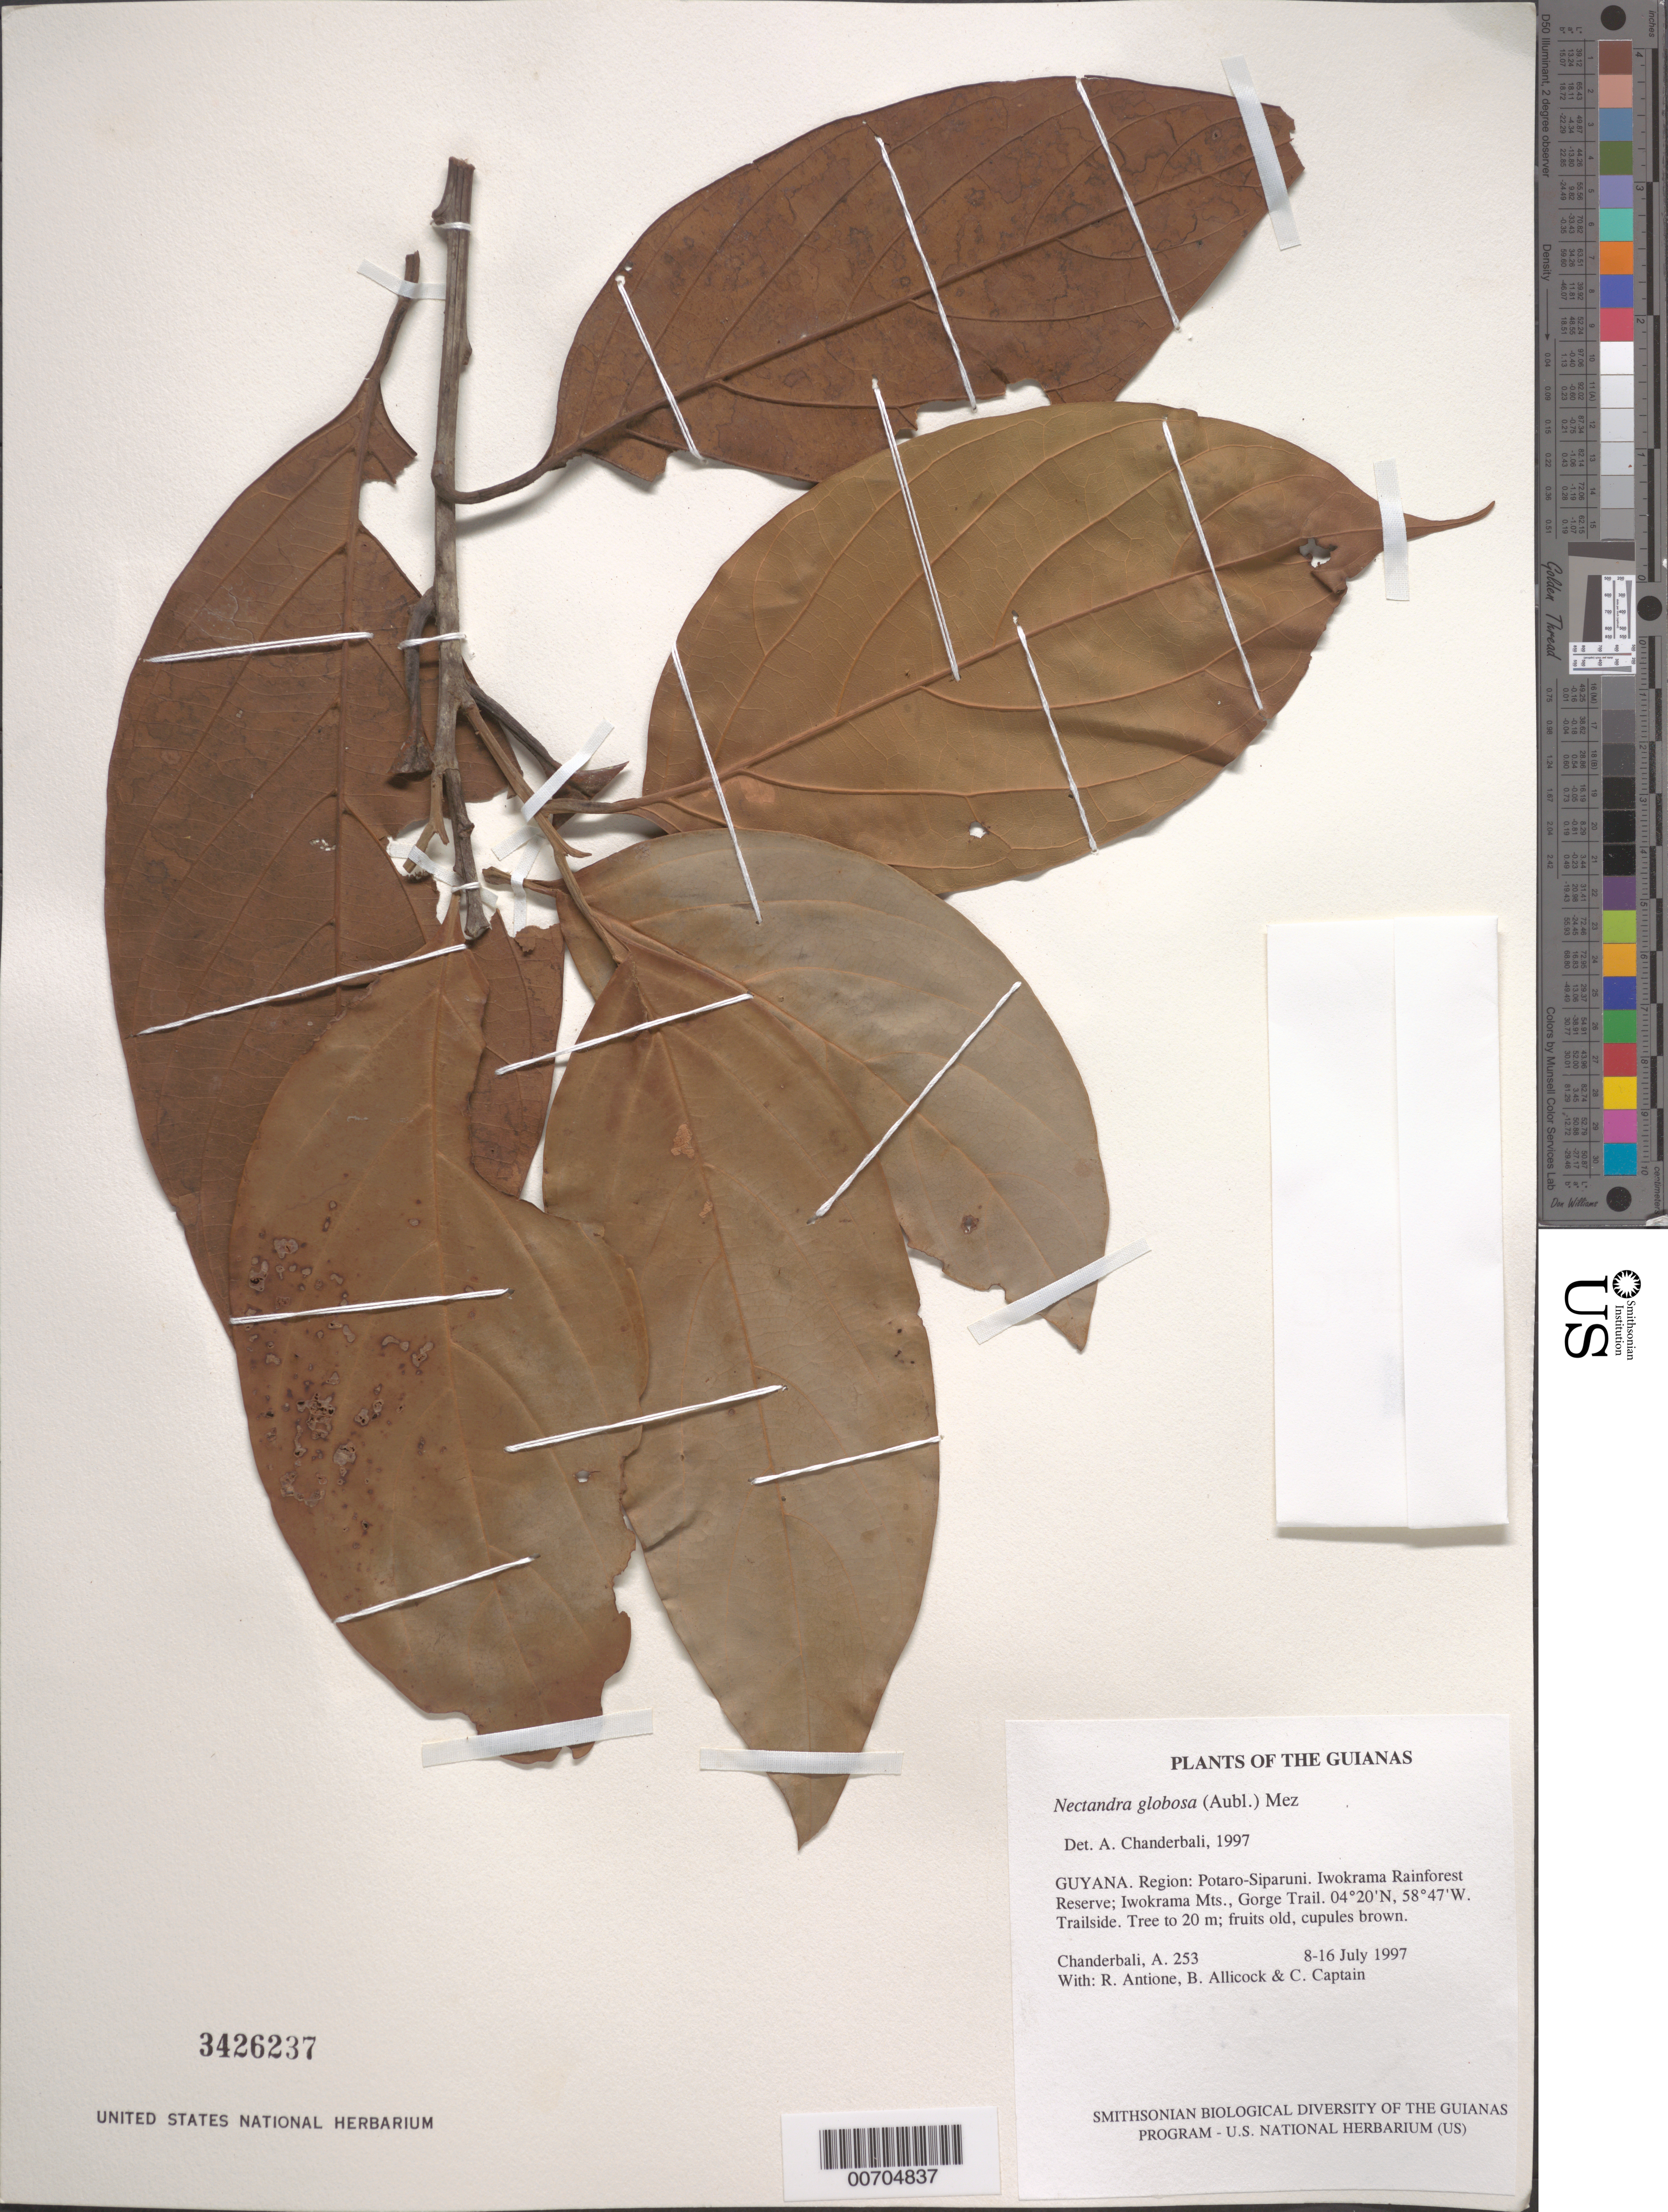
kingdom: Plantae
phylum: Tracheophyta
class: Magnoliopsida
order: Laurales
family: Lauraceae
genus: Nectandra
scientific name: Nectandra globosa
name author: (Aubl.) Mez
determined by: Chanderbali, Andre Shashi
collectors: A. S. Chanderbali, R. Antione, B. Allicock & C. Captain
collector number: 253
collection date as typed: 8-16 July 1997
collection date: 1997-07-08/1997-07-16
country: Guyana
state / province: Potaro-Siparuni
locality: Iwokrama Rainforest Reserve; Iwokrama Mts., Gorge Trail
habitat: Trailside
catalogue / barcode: US 3426237